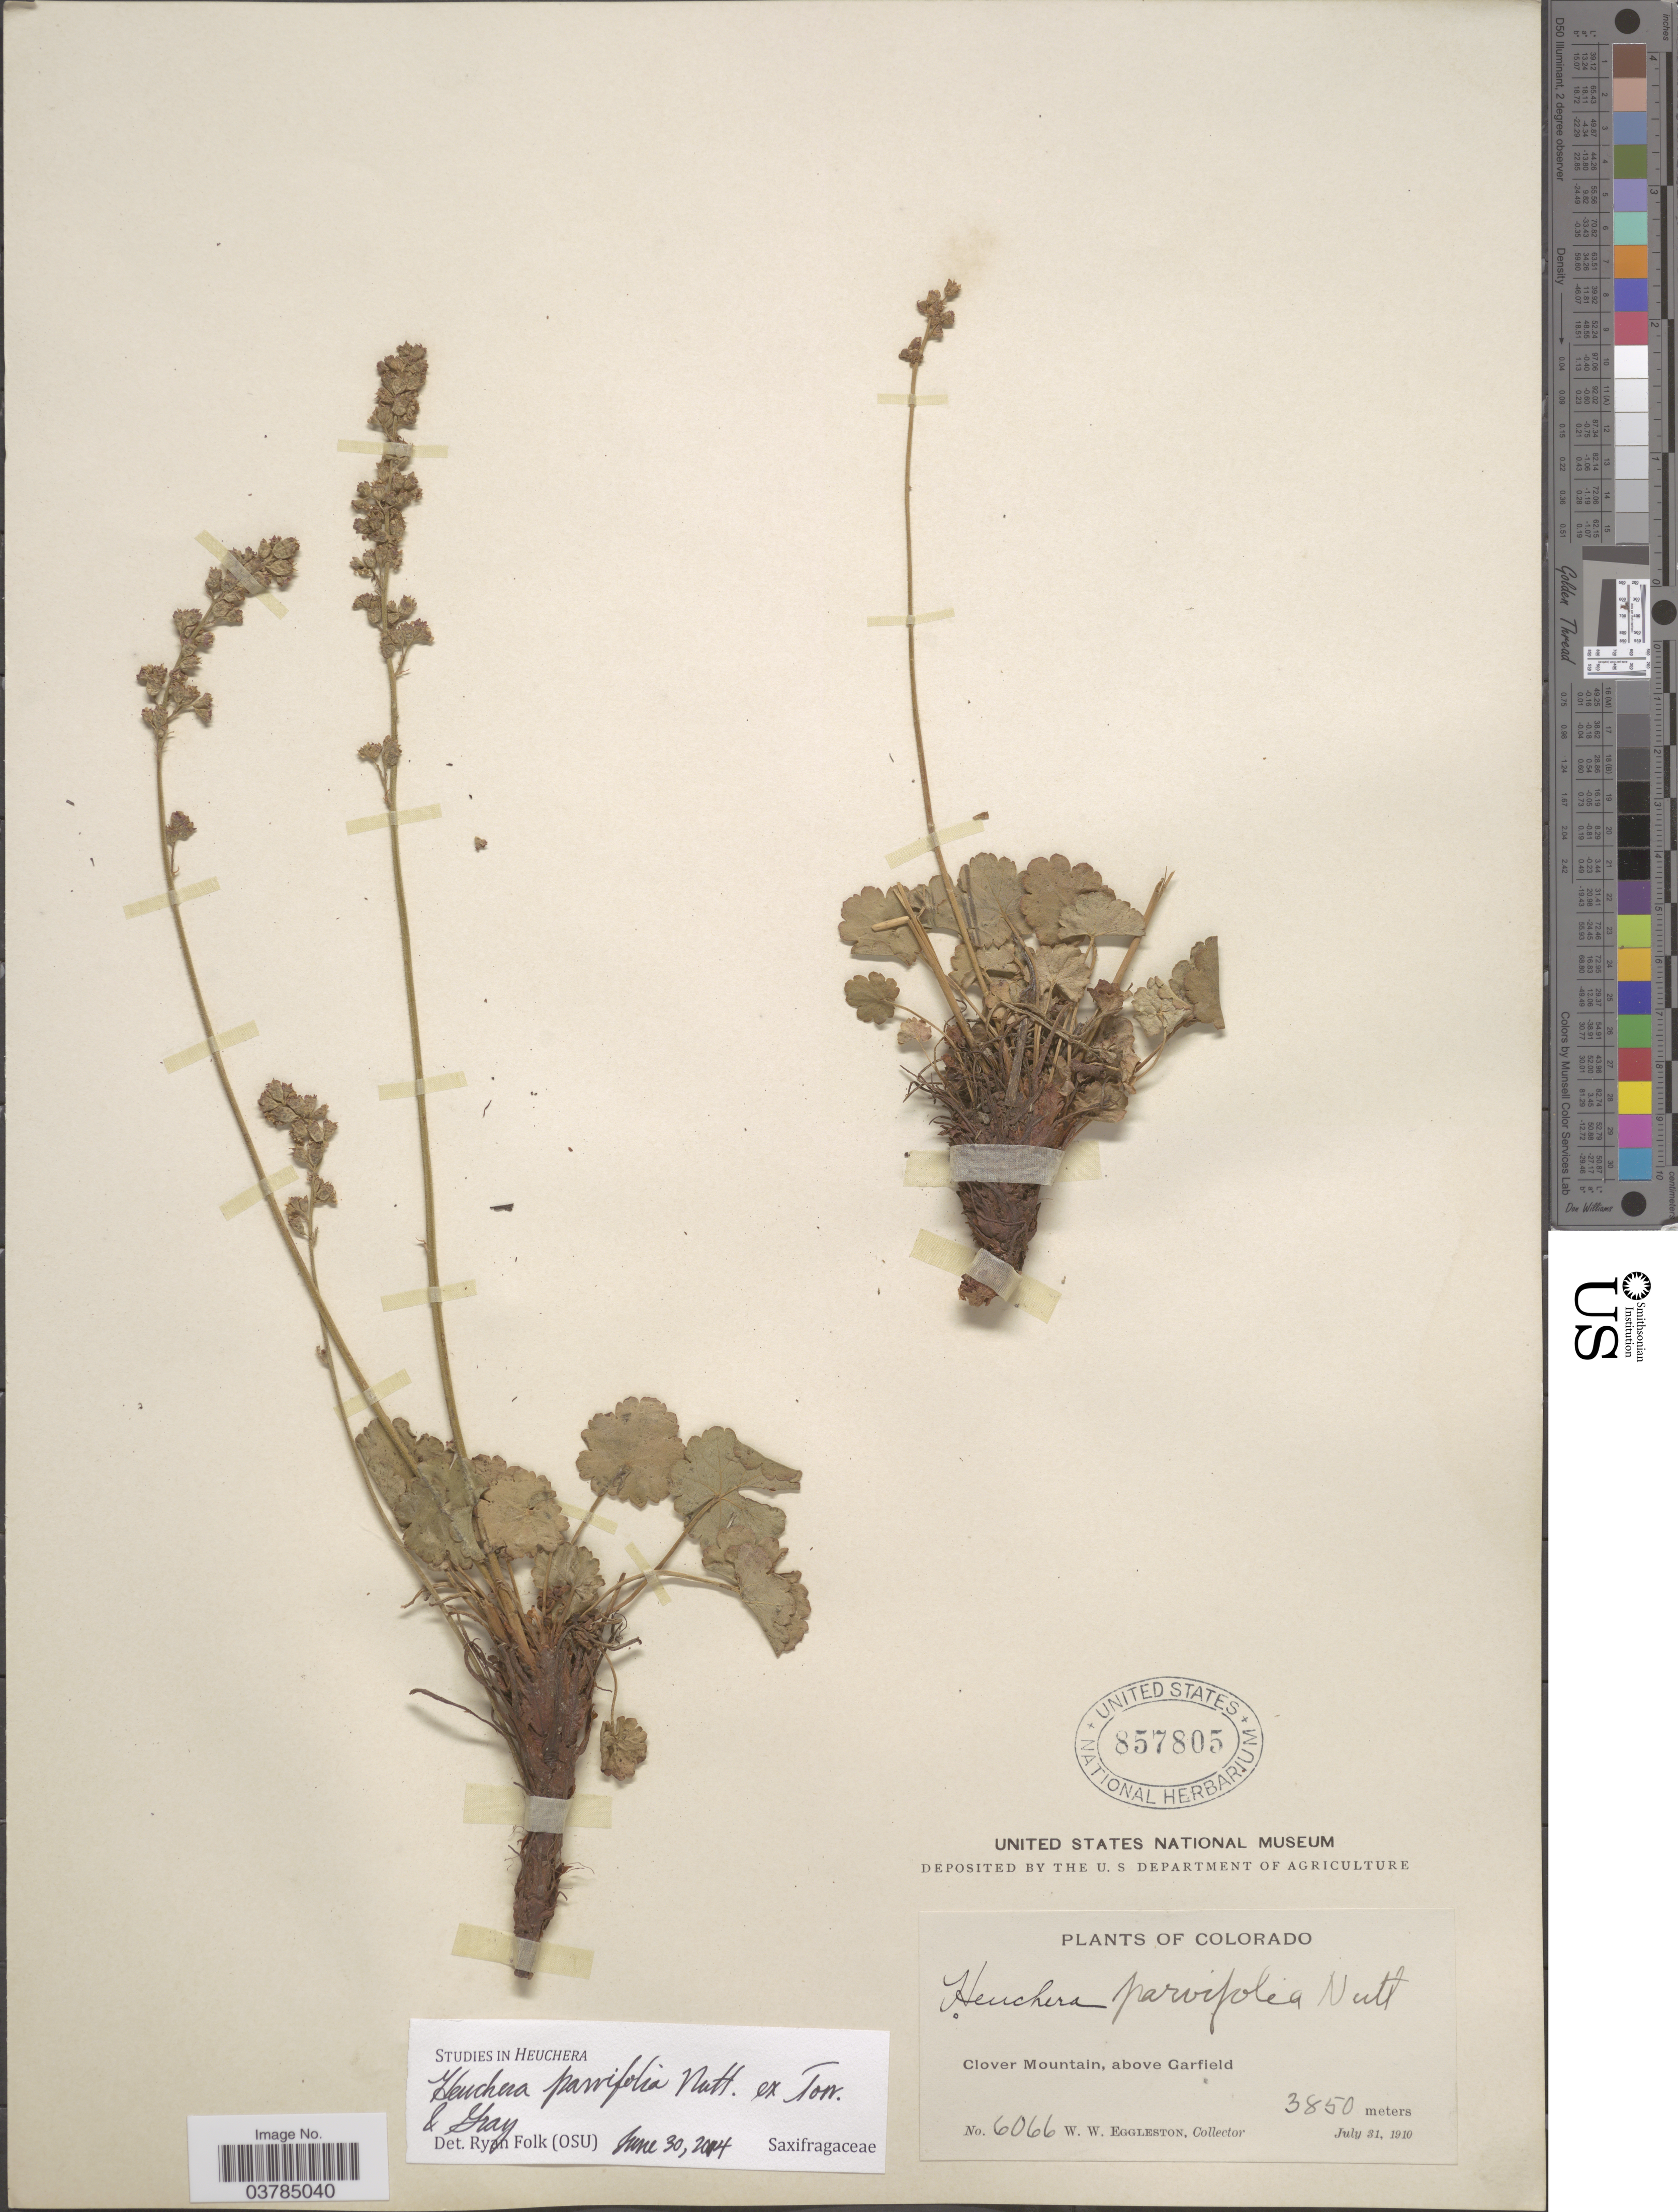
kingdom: Plantae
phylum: Tracheophyta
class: Magnoliopsida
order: Saxifragales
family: Saxifragaceae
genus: Heuchera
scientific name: Heuchera parvifolia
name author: Nutt.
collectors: W. W. Eggleston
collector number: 6066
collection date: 1910-07-31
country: United States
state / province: Colorado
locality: Clover Mountain, above Garfield.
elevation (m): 3850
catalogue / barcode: US 857805